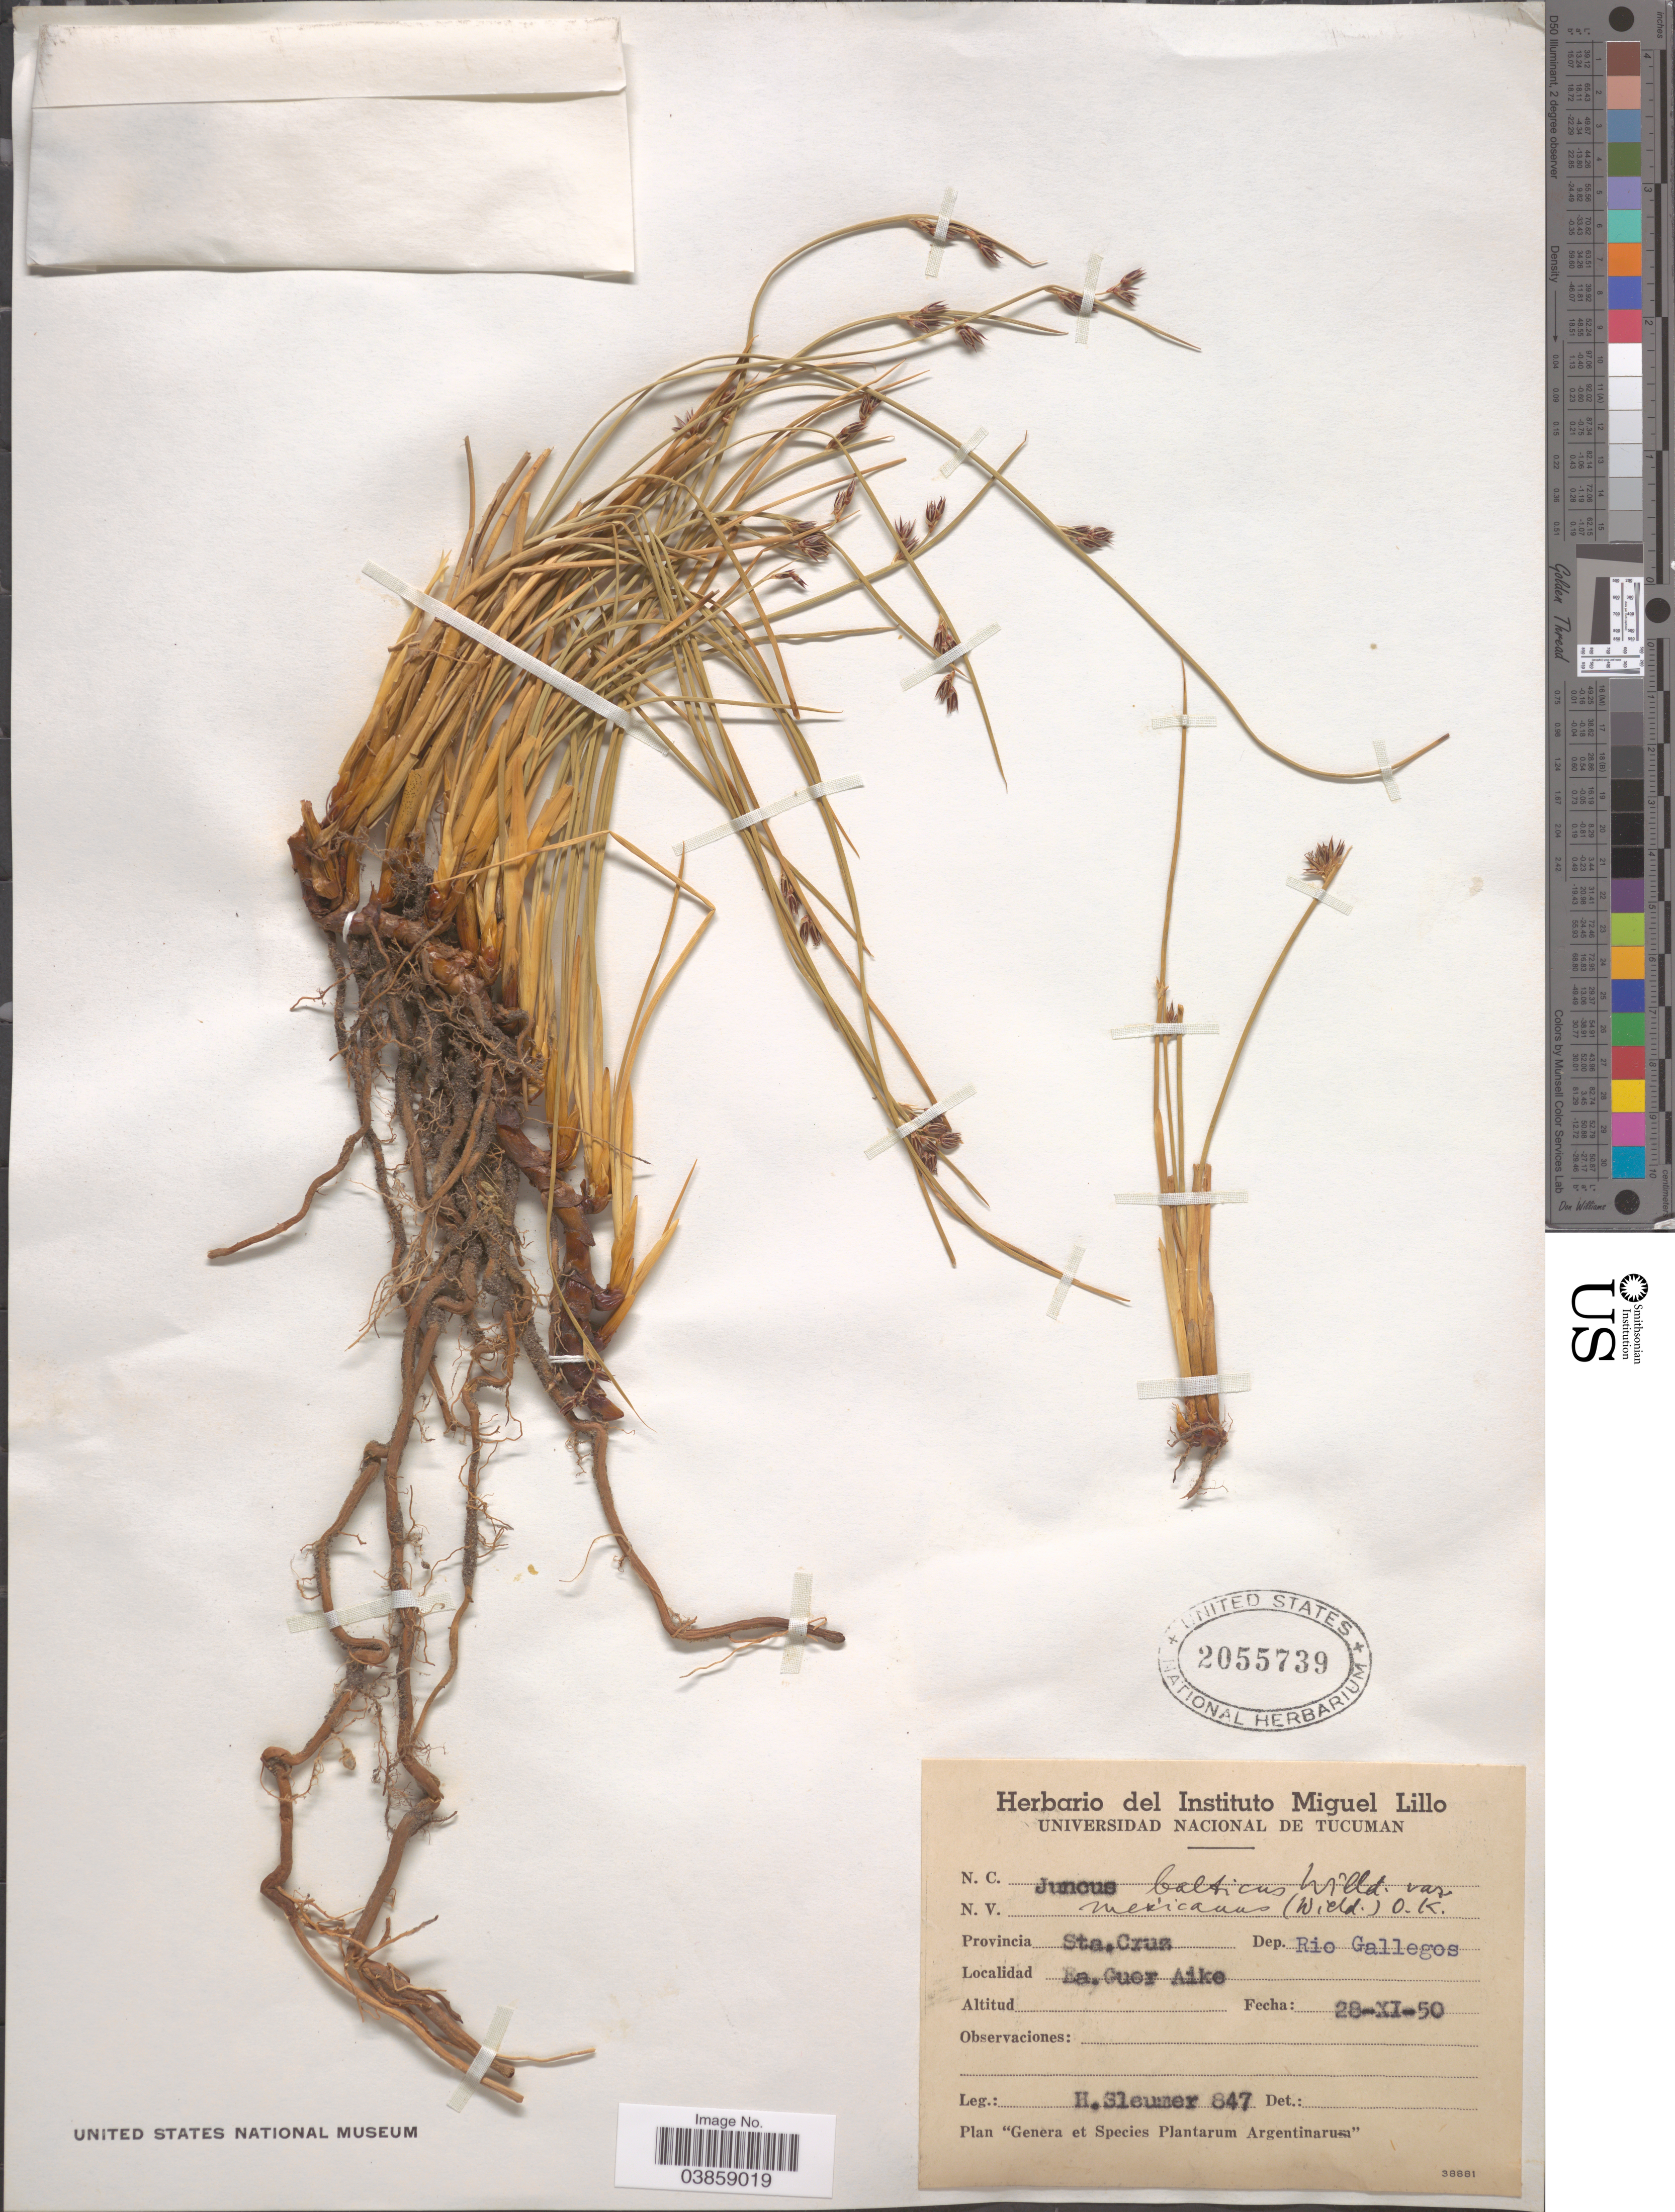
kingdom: Plantae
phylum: Tracheophyta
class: Liliopsida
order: Poales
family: Juncaceae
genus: Juncus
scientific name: Juncus balticus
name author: Willd.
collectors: H. O. Sleumer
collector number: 847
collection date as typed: Transcribed d/m/y: 28/11/50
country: Argentina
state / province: Santa Cruz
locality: Dep. Rio Gallegos. Ea. Guer Aike.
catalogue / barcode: US 2055739